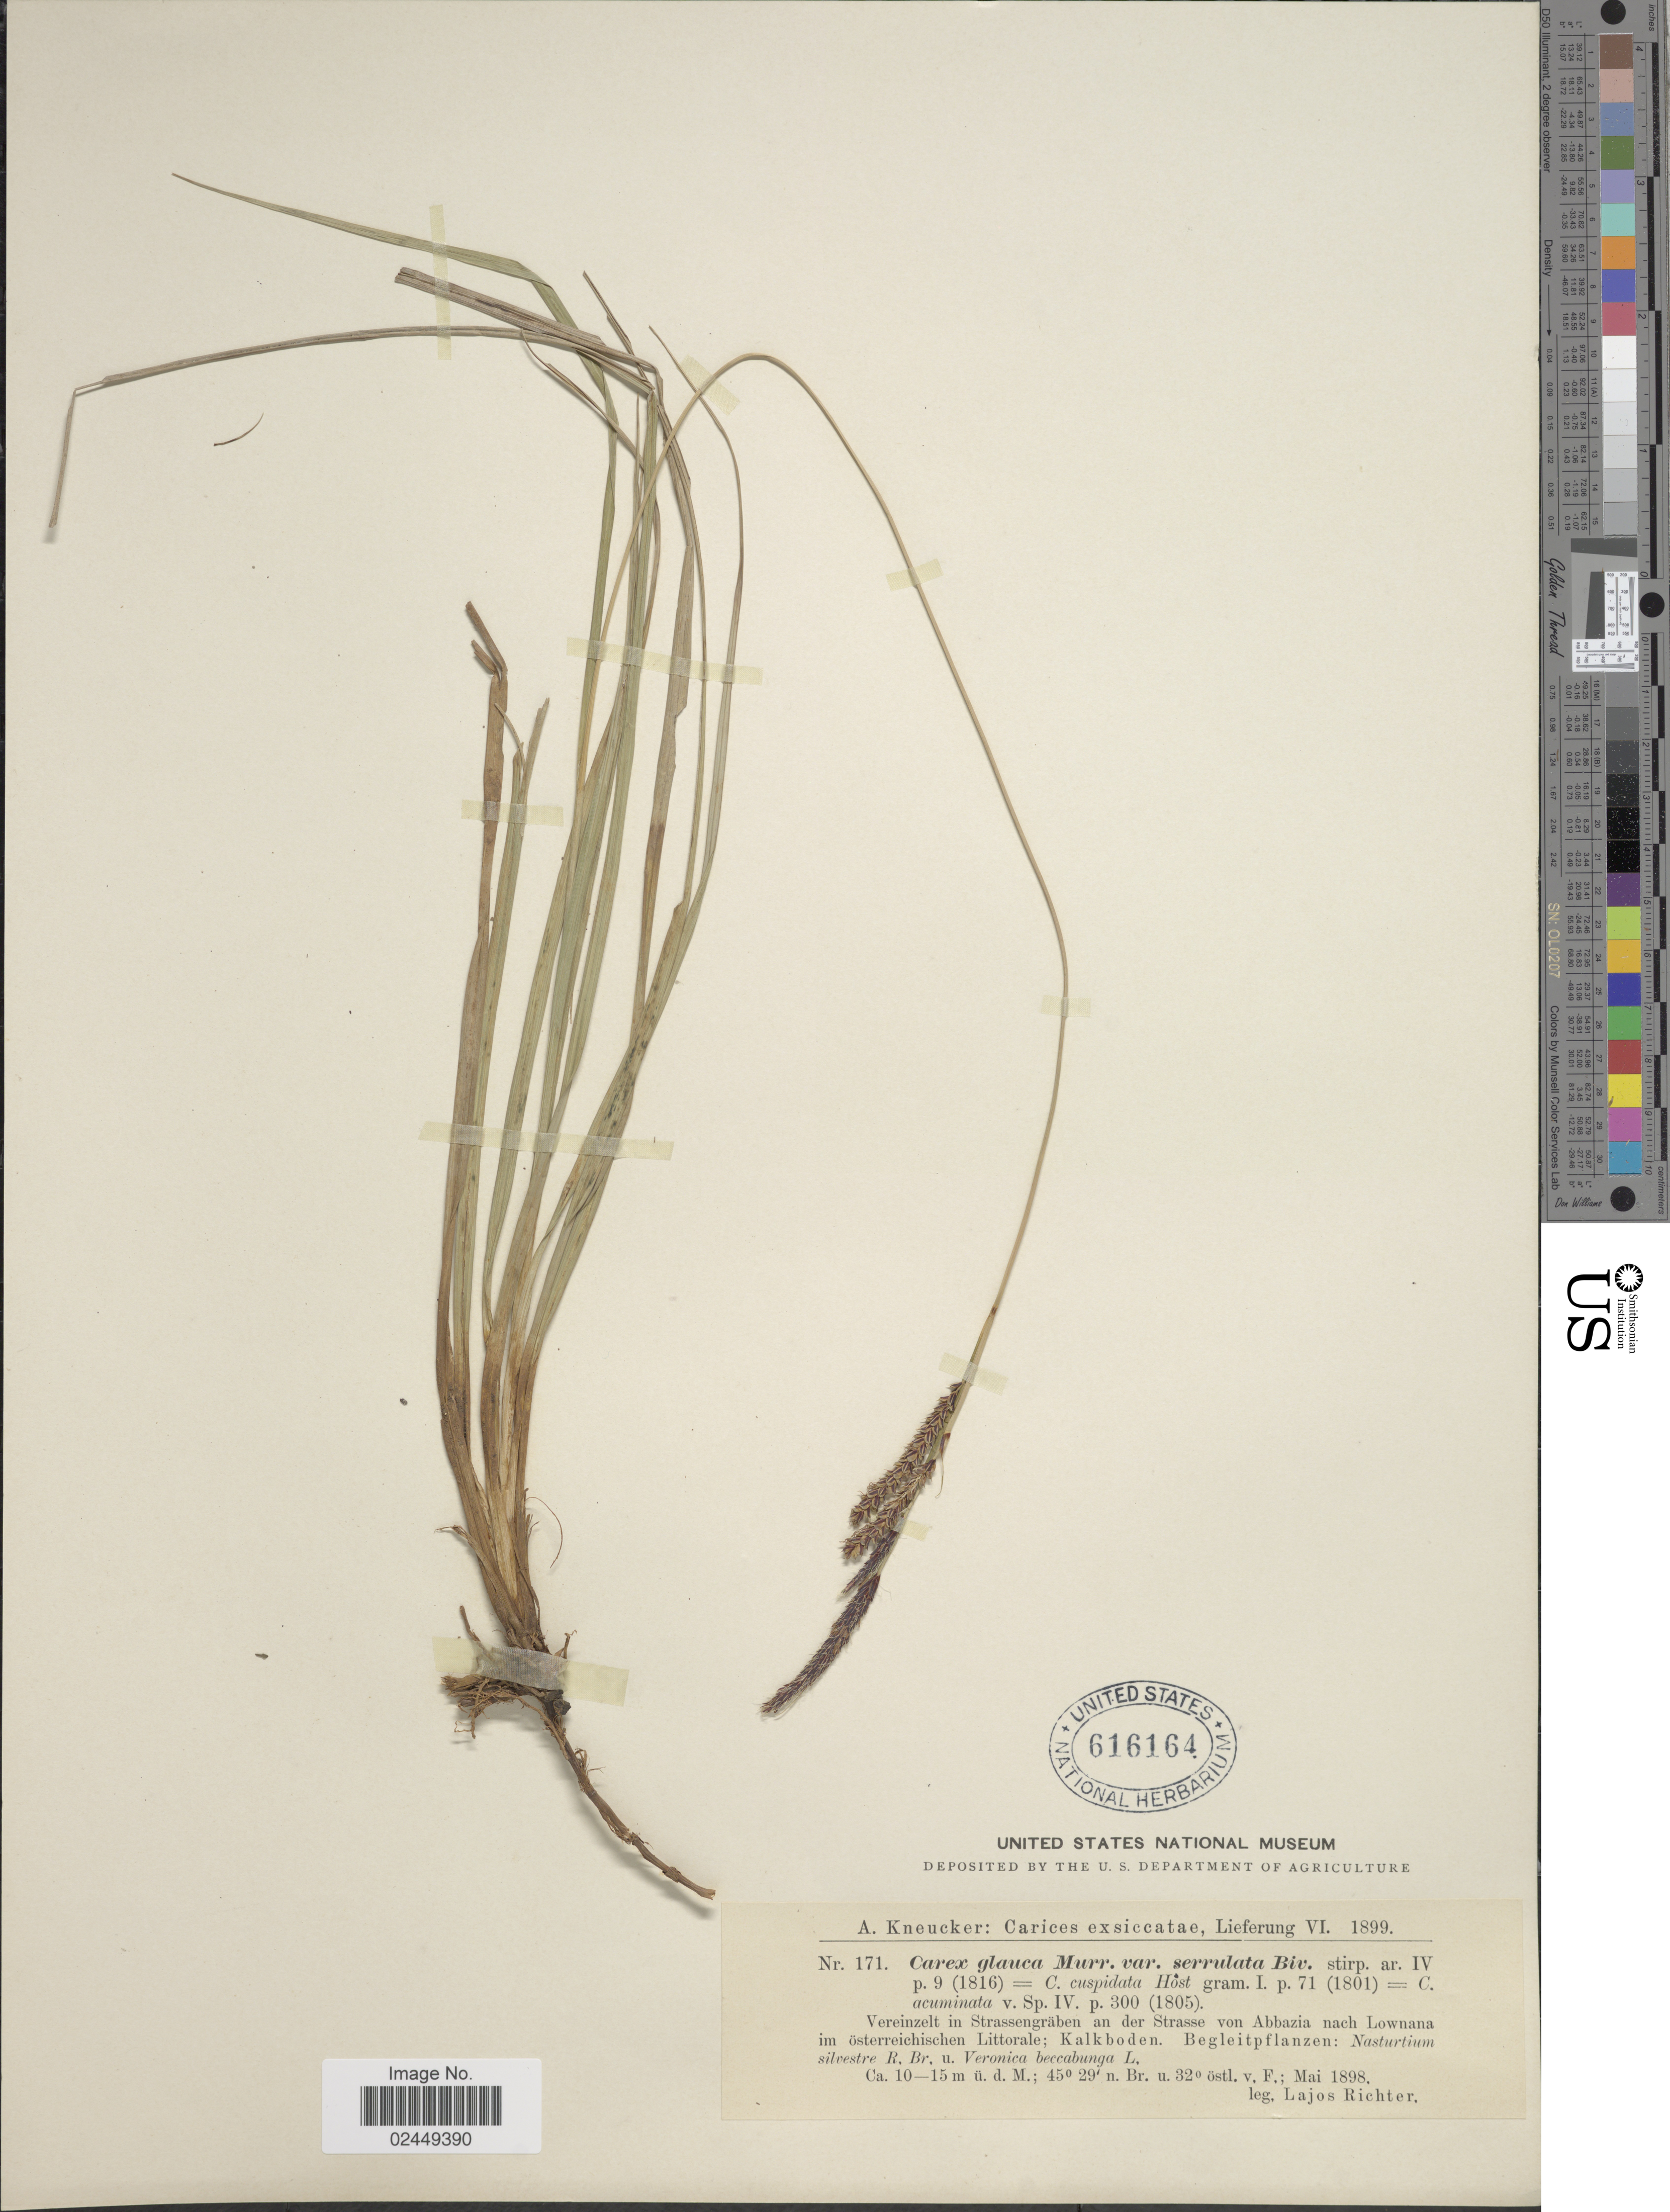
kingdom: Plantae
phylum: Tracheophyta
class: Liliopsida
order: Poales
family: Cyperaceae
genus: Carex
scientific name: Carex flacca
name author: Schreb.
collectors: L. Richter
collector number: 171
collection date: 1898-05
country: Germany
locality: Vereinzelt in Strassengraben ander der Strasse von Abbazia nach Lownana im osterreichischen Littorale; Kalkboden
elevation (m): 10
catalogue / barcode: US 616164